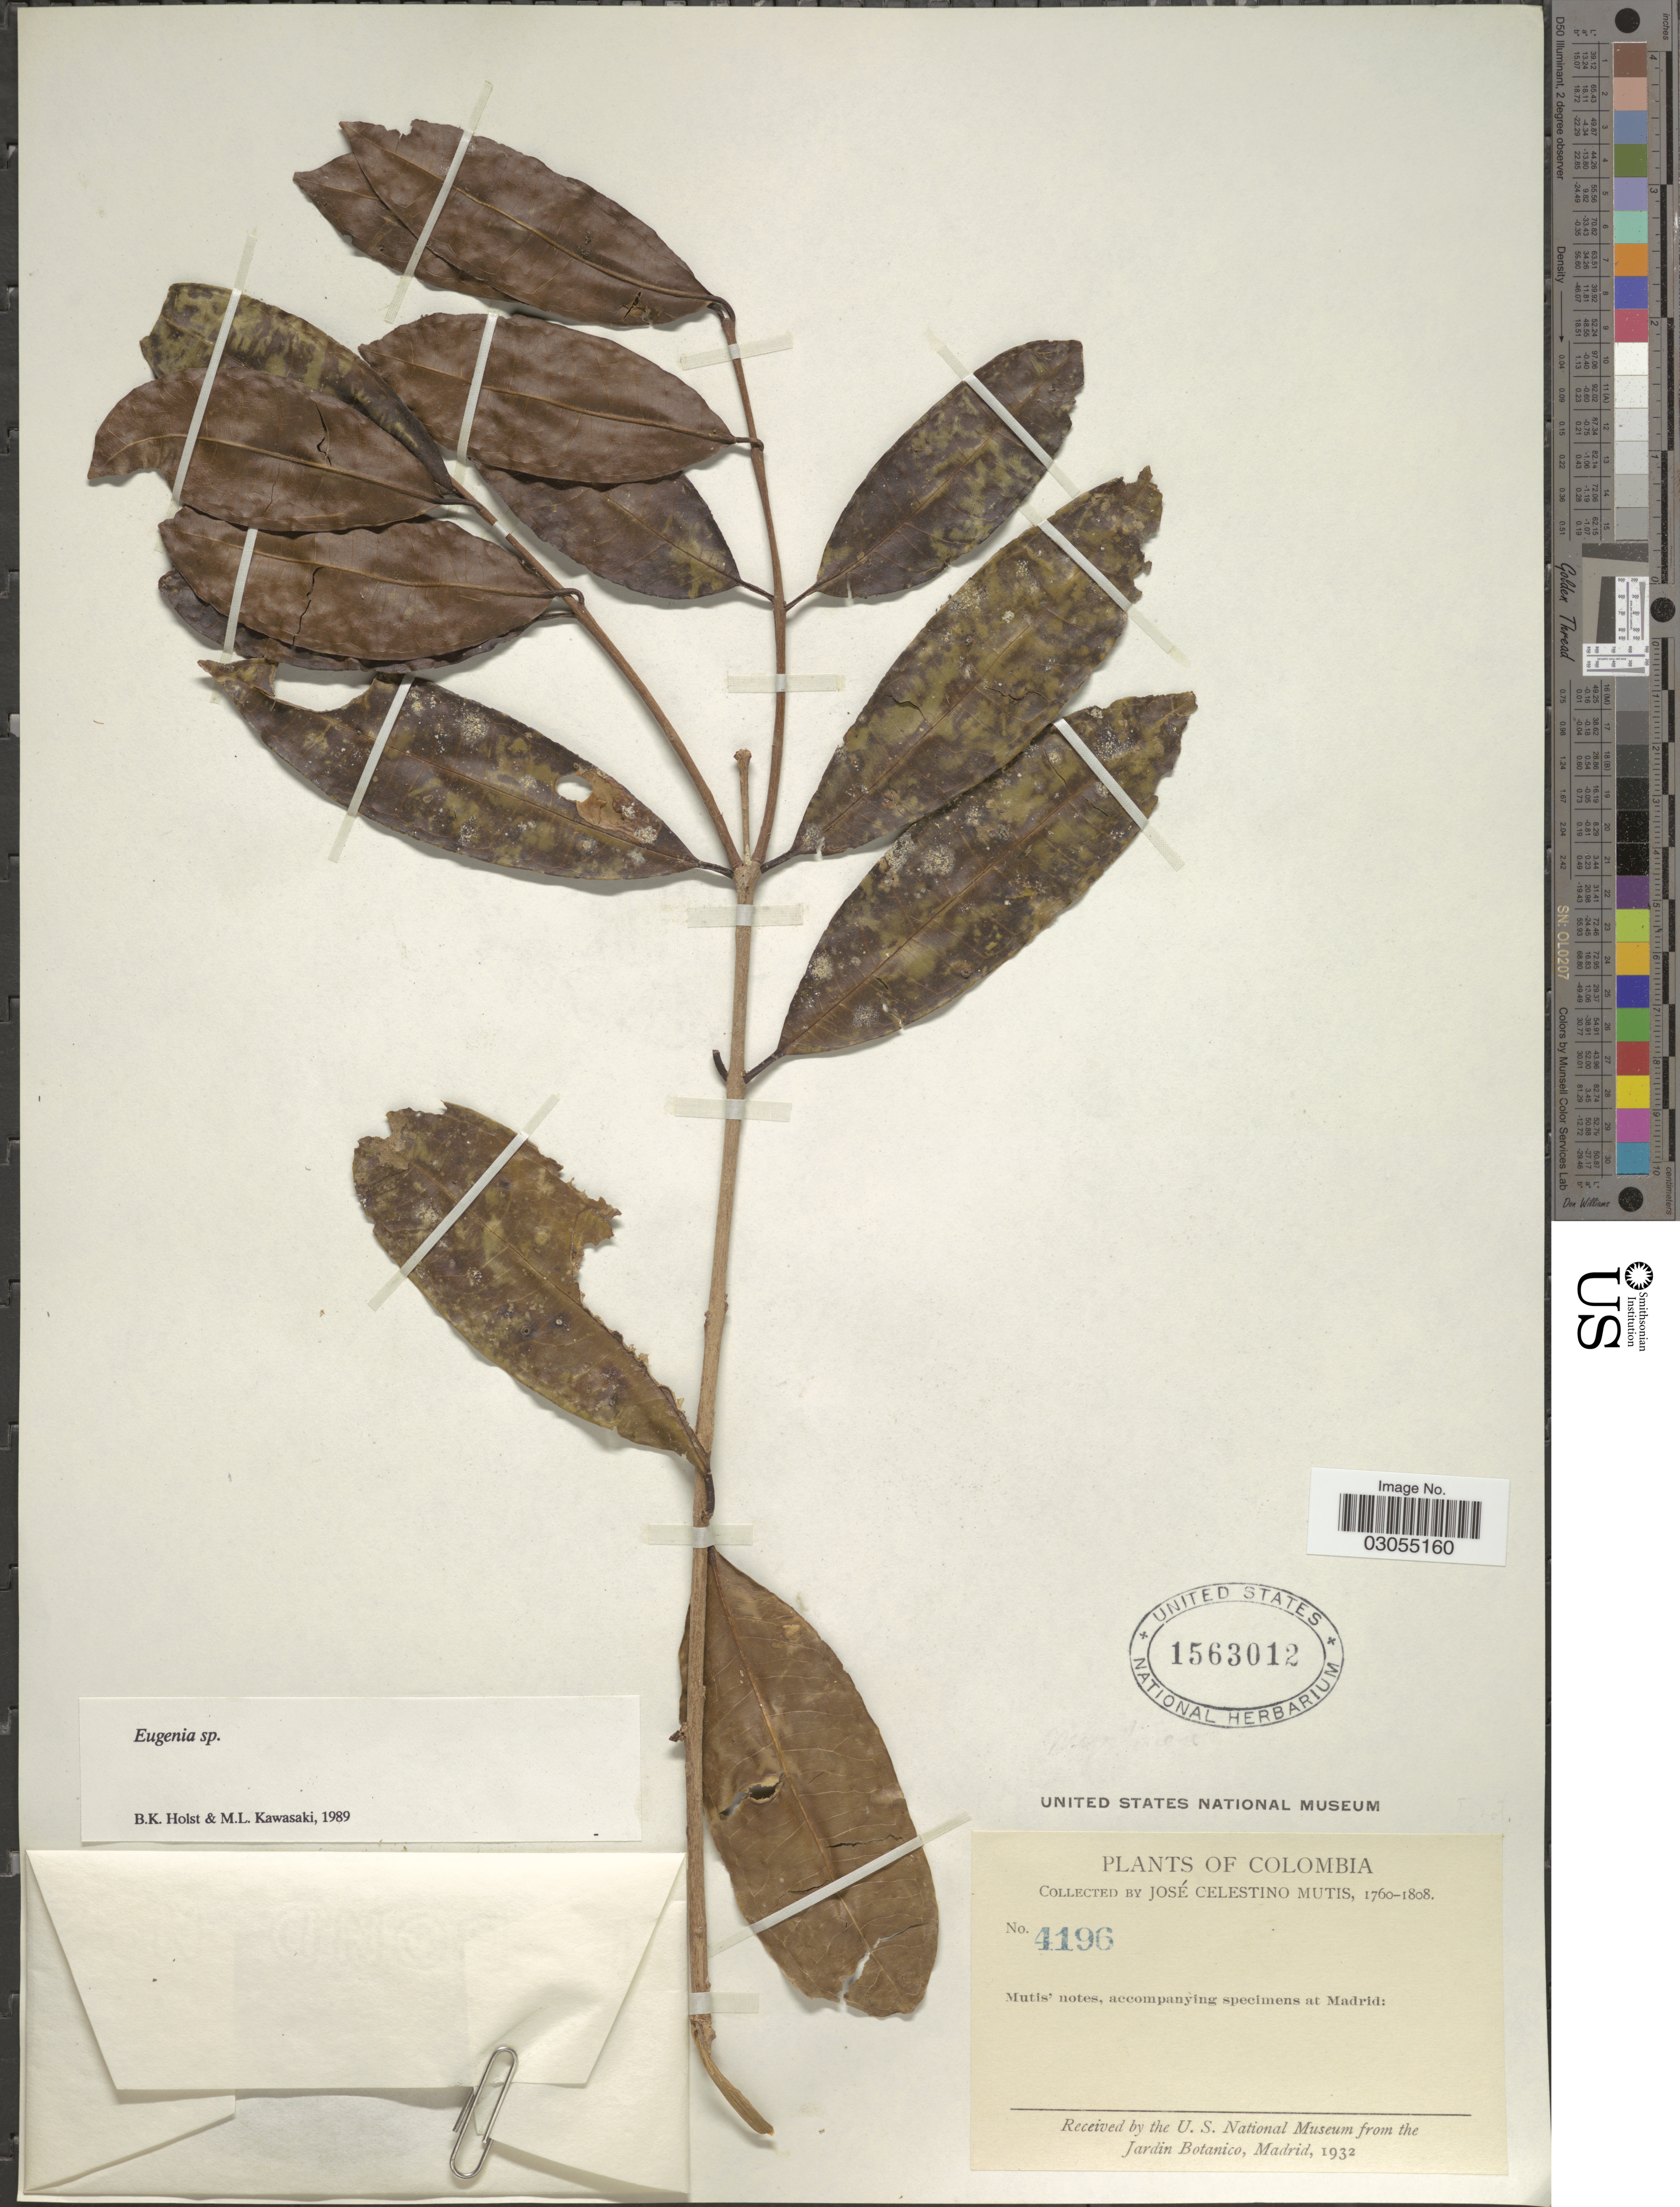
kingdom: Plantae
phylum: Tracheophyta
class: Magnoliopsida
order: Myrtales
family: Myrtaceae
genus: Eugenia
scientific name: Eugenia sp.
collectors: J. C. B. Mutis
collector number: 4196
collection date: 1760/1808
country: Colombia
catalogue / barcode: US 1563012